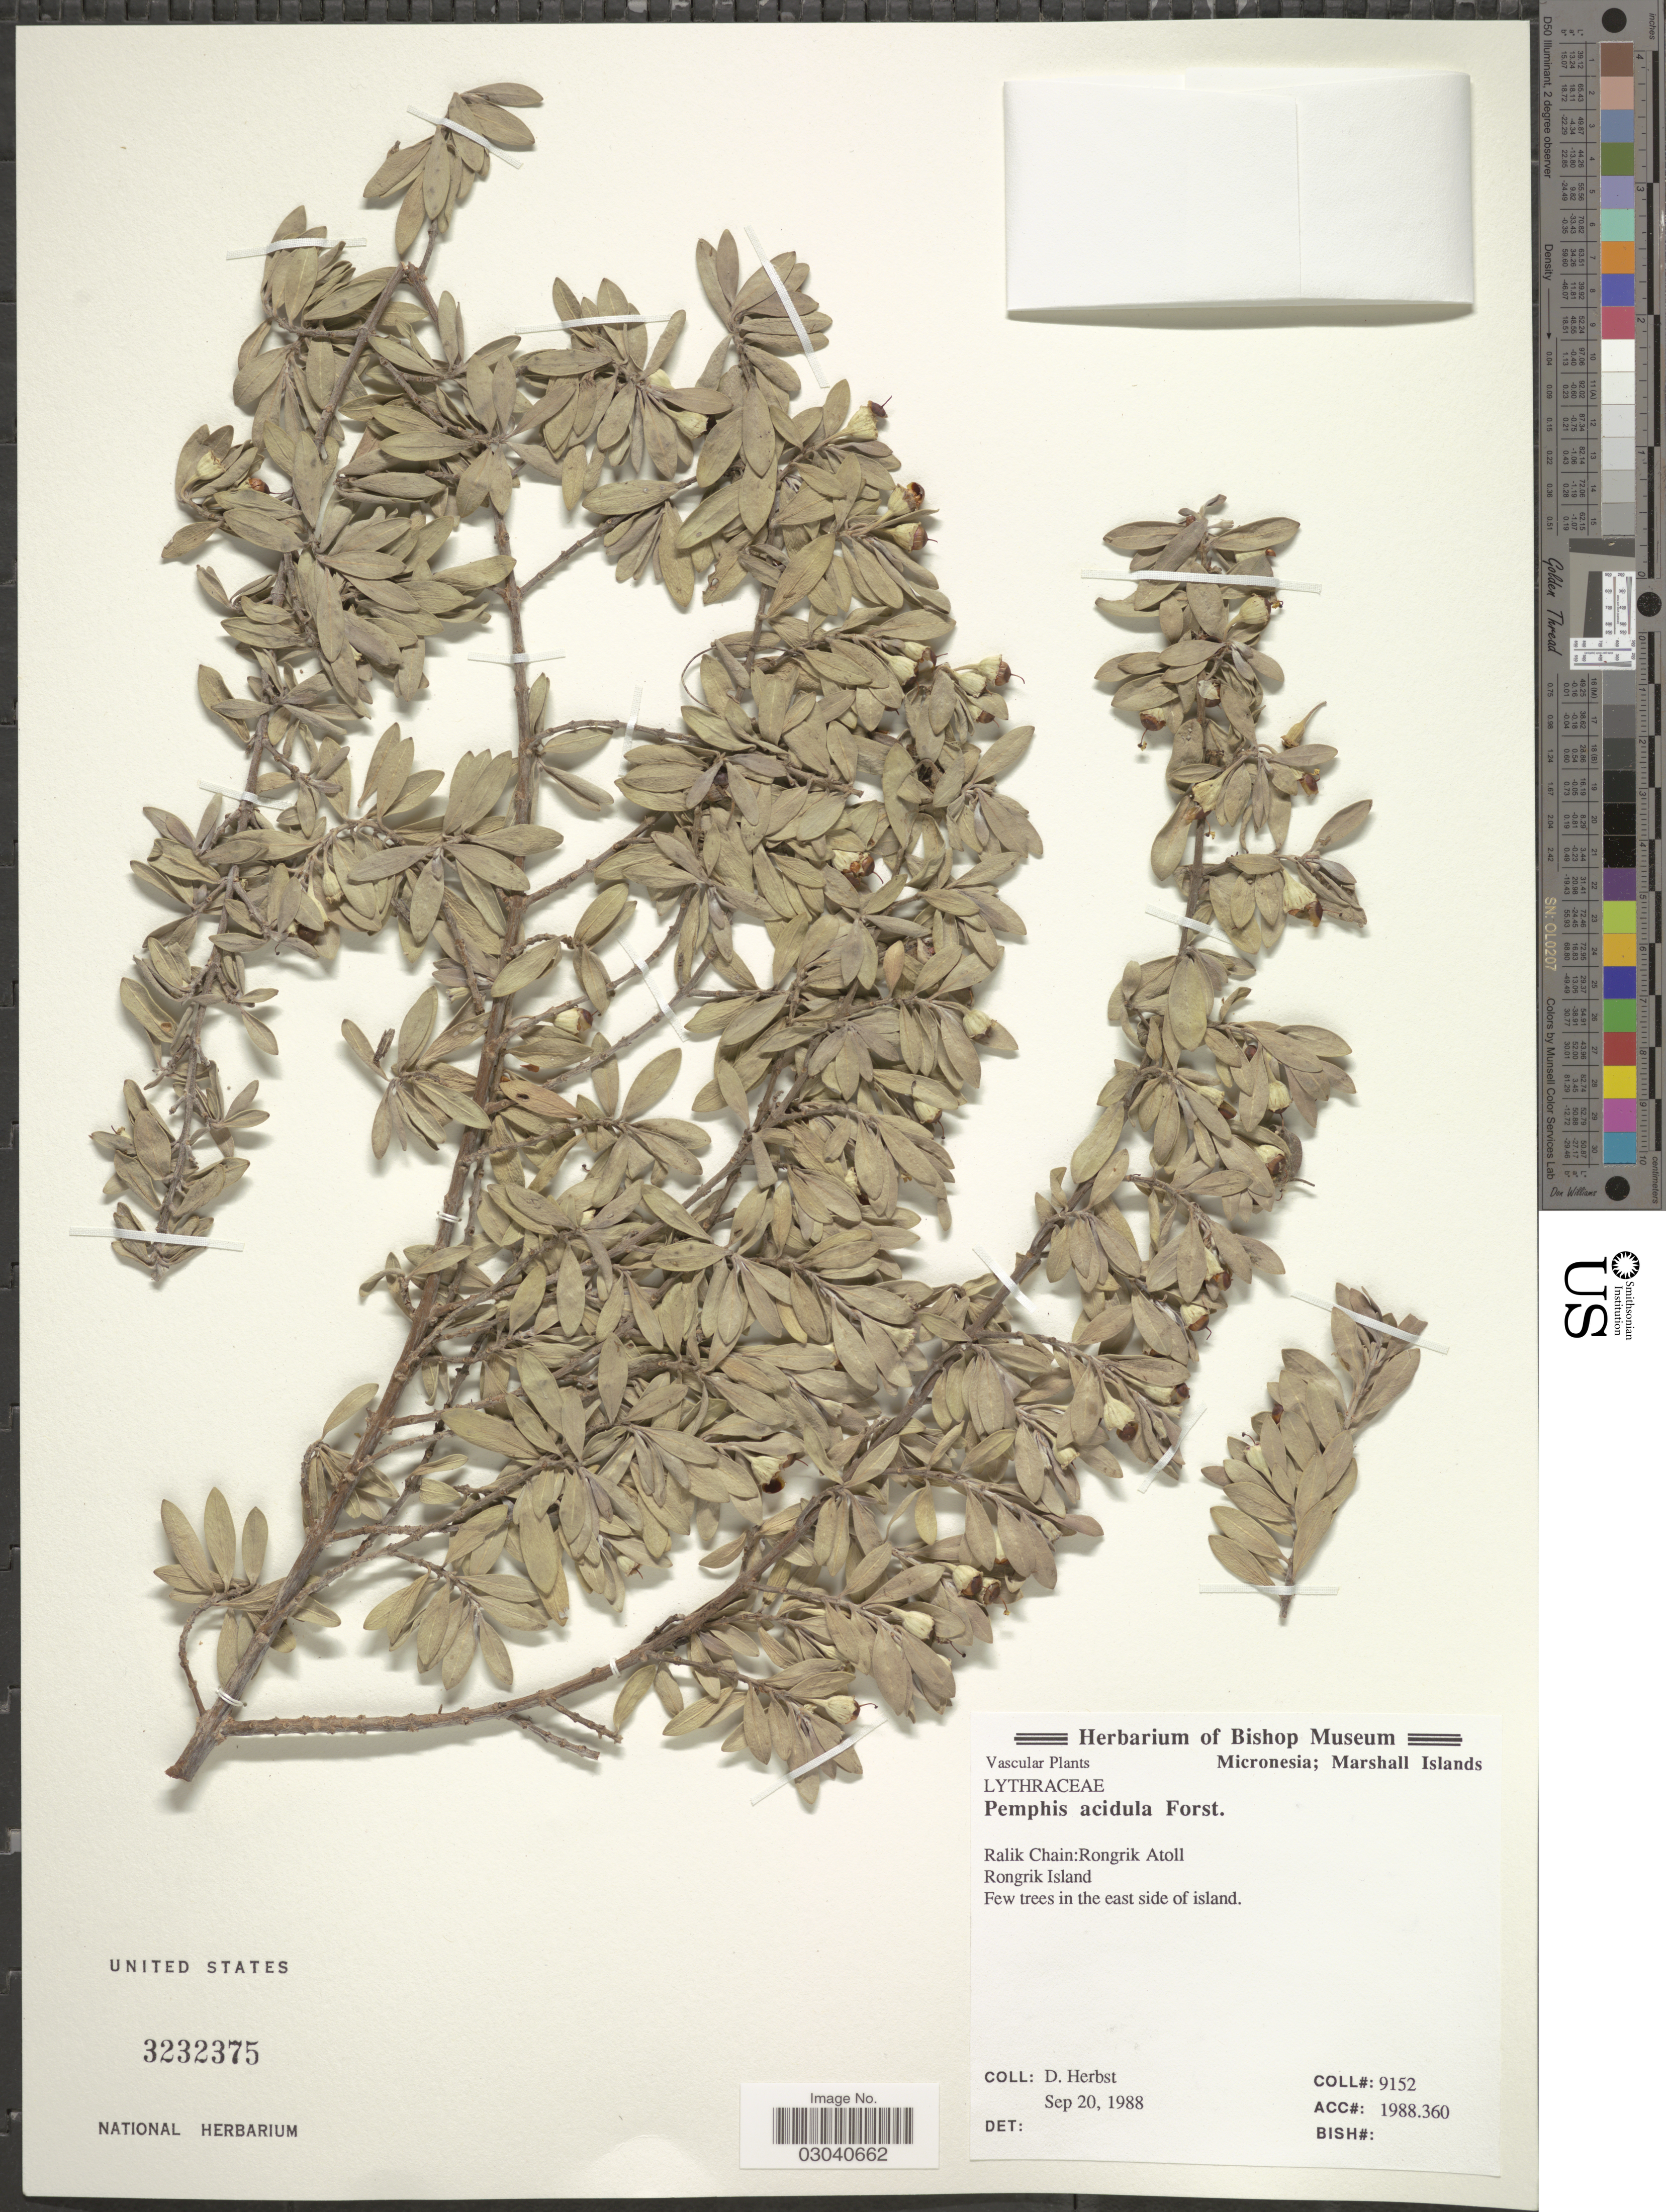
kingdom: Plantae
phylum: Tracheophyta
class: Magnoliopsida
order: Myrtales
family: Lythraceae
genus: Pemphis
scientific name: Pemphis acidula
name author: J.R. Forst. & G. Forst.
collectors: D. Herbst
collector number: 9152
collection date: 1988-09-20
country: Marshall Islands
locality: Micronesia. Ralik Chain: Rongrik Atoll. Rongrik Island.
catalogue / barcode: US 3232375